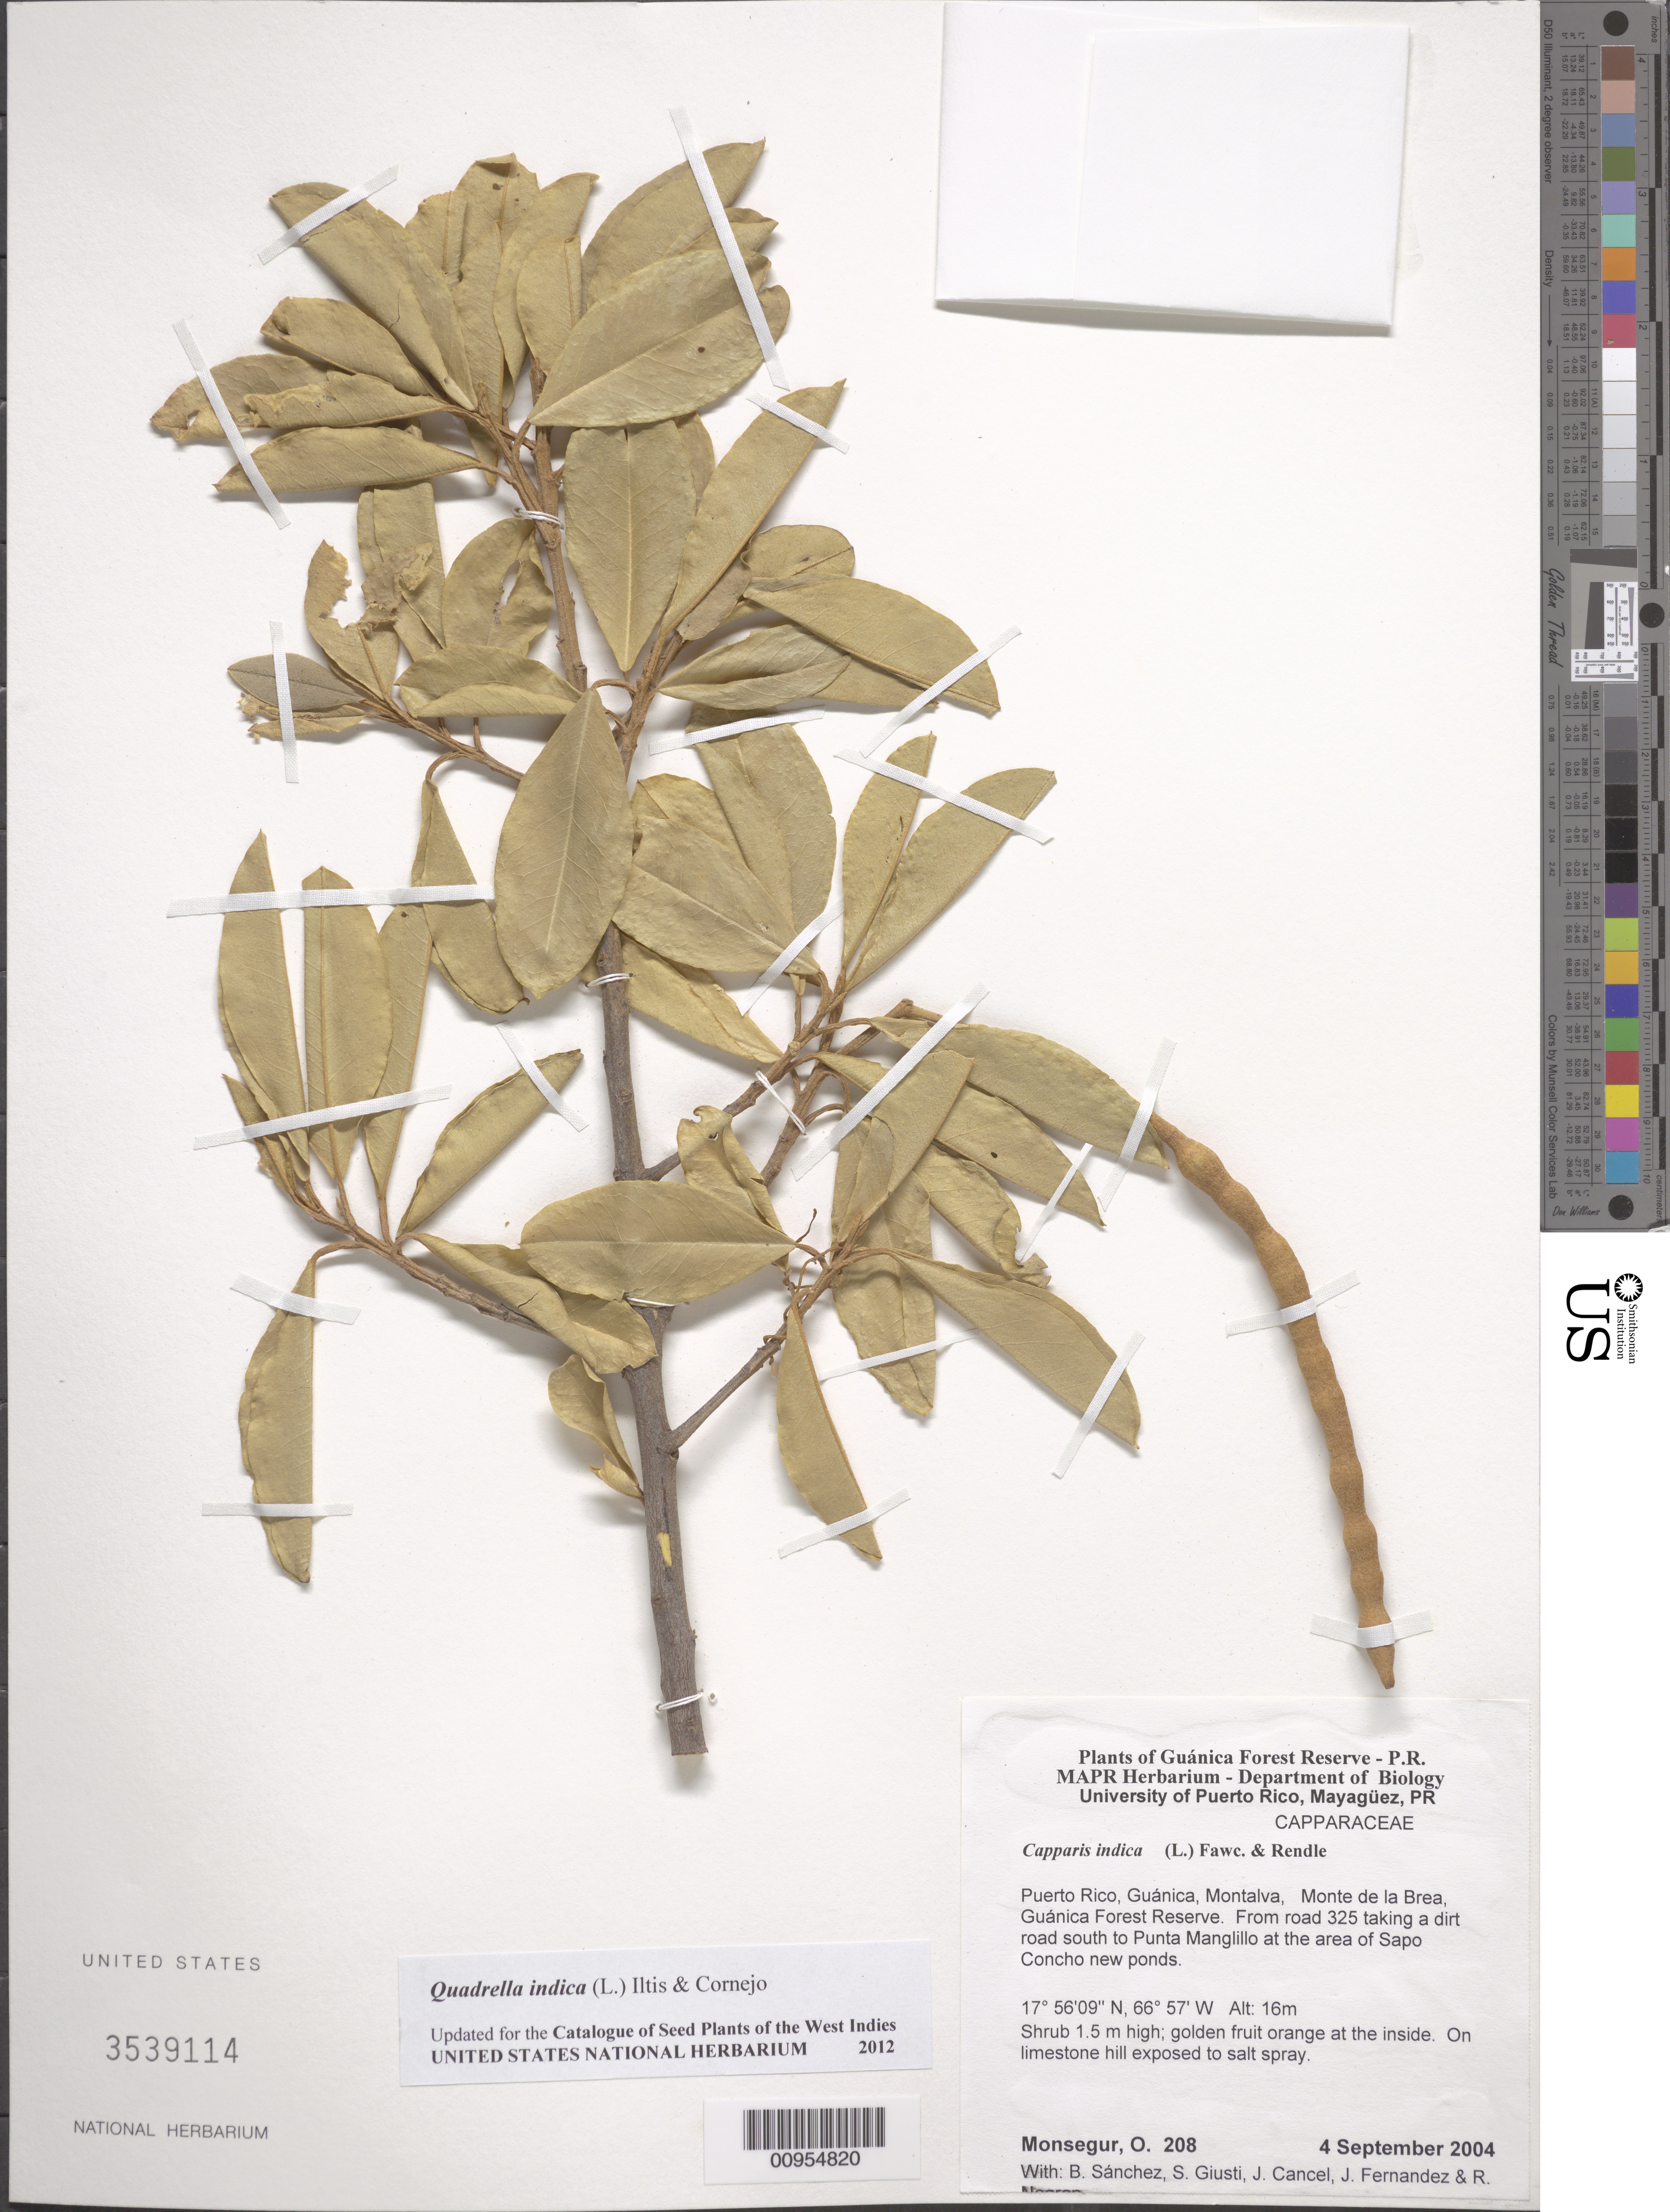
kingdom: Plantae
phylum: Tracheophyta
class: Magnoliopsida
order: Brassicales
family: Capparaceae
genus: Quadrella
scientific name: Quadrella indica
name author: (L.) Iltis & Cornejo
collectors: O. Monsegur, B. Sánchez, S. Giusti, J. Cancel, J. Fernández & R. Negrón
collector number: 208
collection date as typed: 04 Sep 2004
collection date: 2004-09-04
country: Puerto Rico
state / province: Guánica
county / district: Montalva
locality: Guánica Forest Reserve. Monte de la Brea, from road 325 taking a dirt road south to Punta Manglillo at the area of Sapo Concho new ponds.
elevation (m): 16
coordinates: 17.56087, 66.57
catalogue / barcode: US 3539114